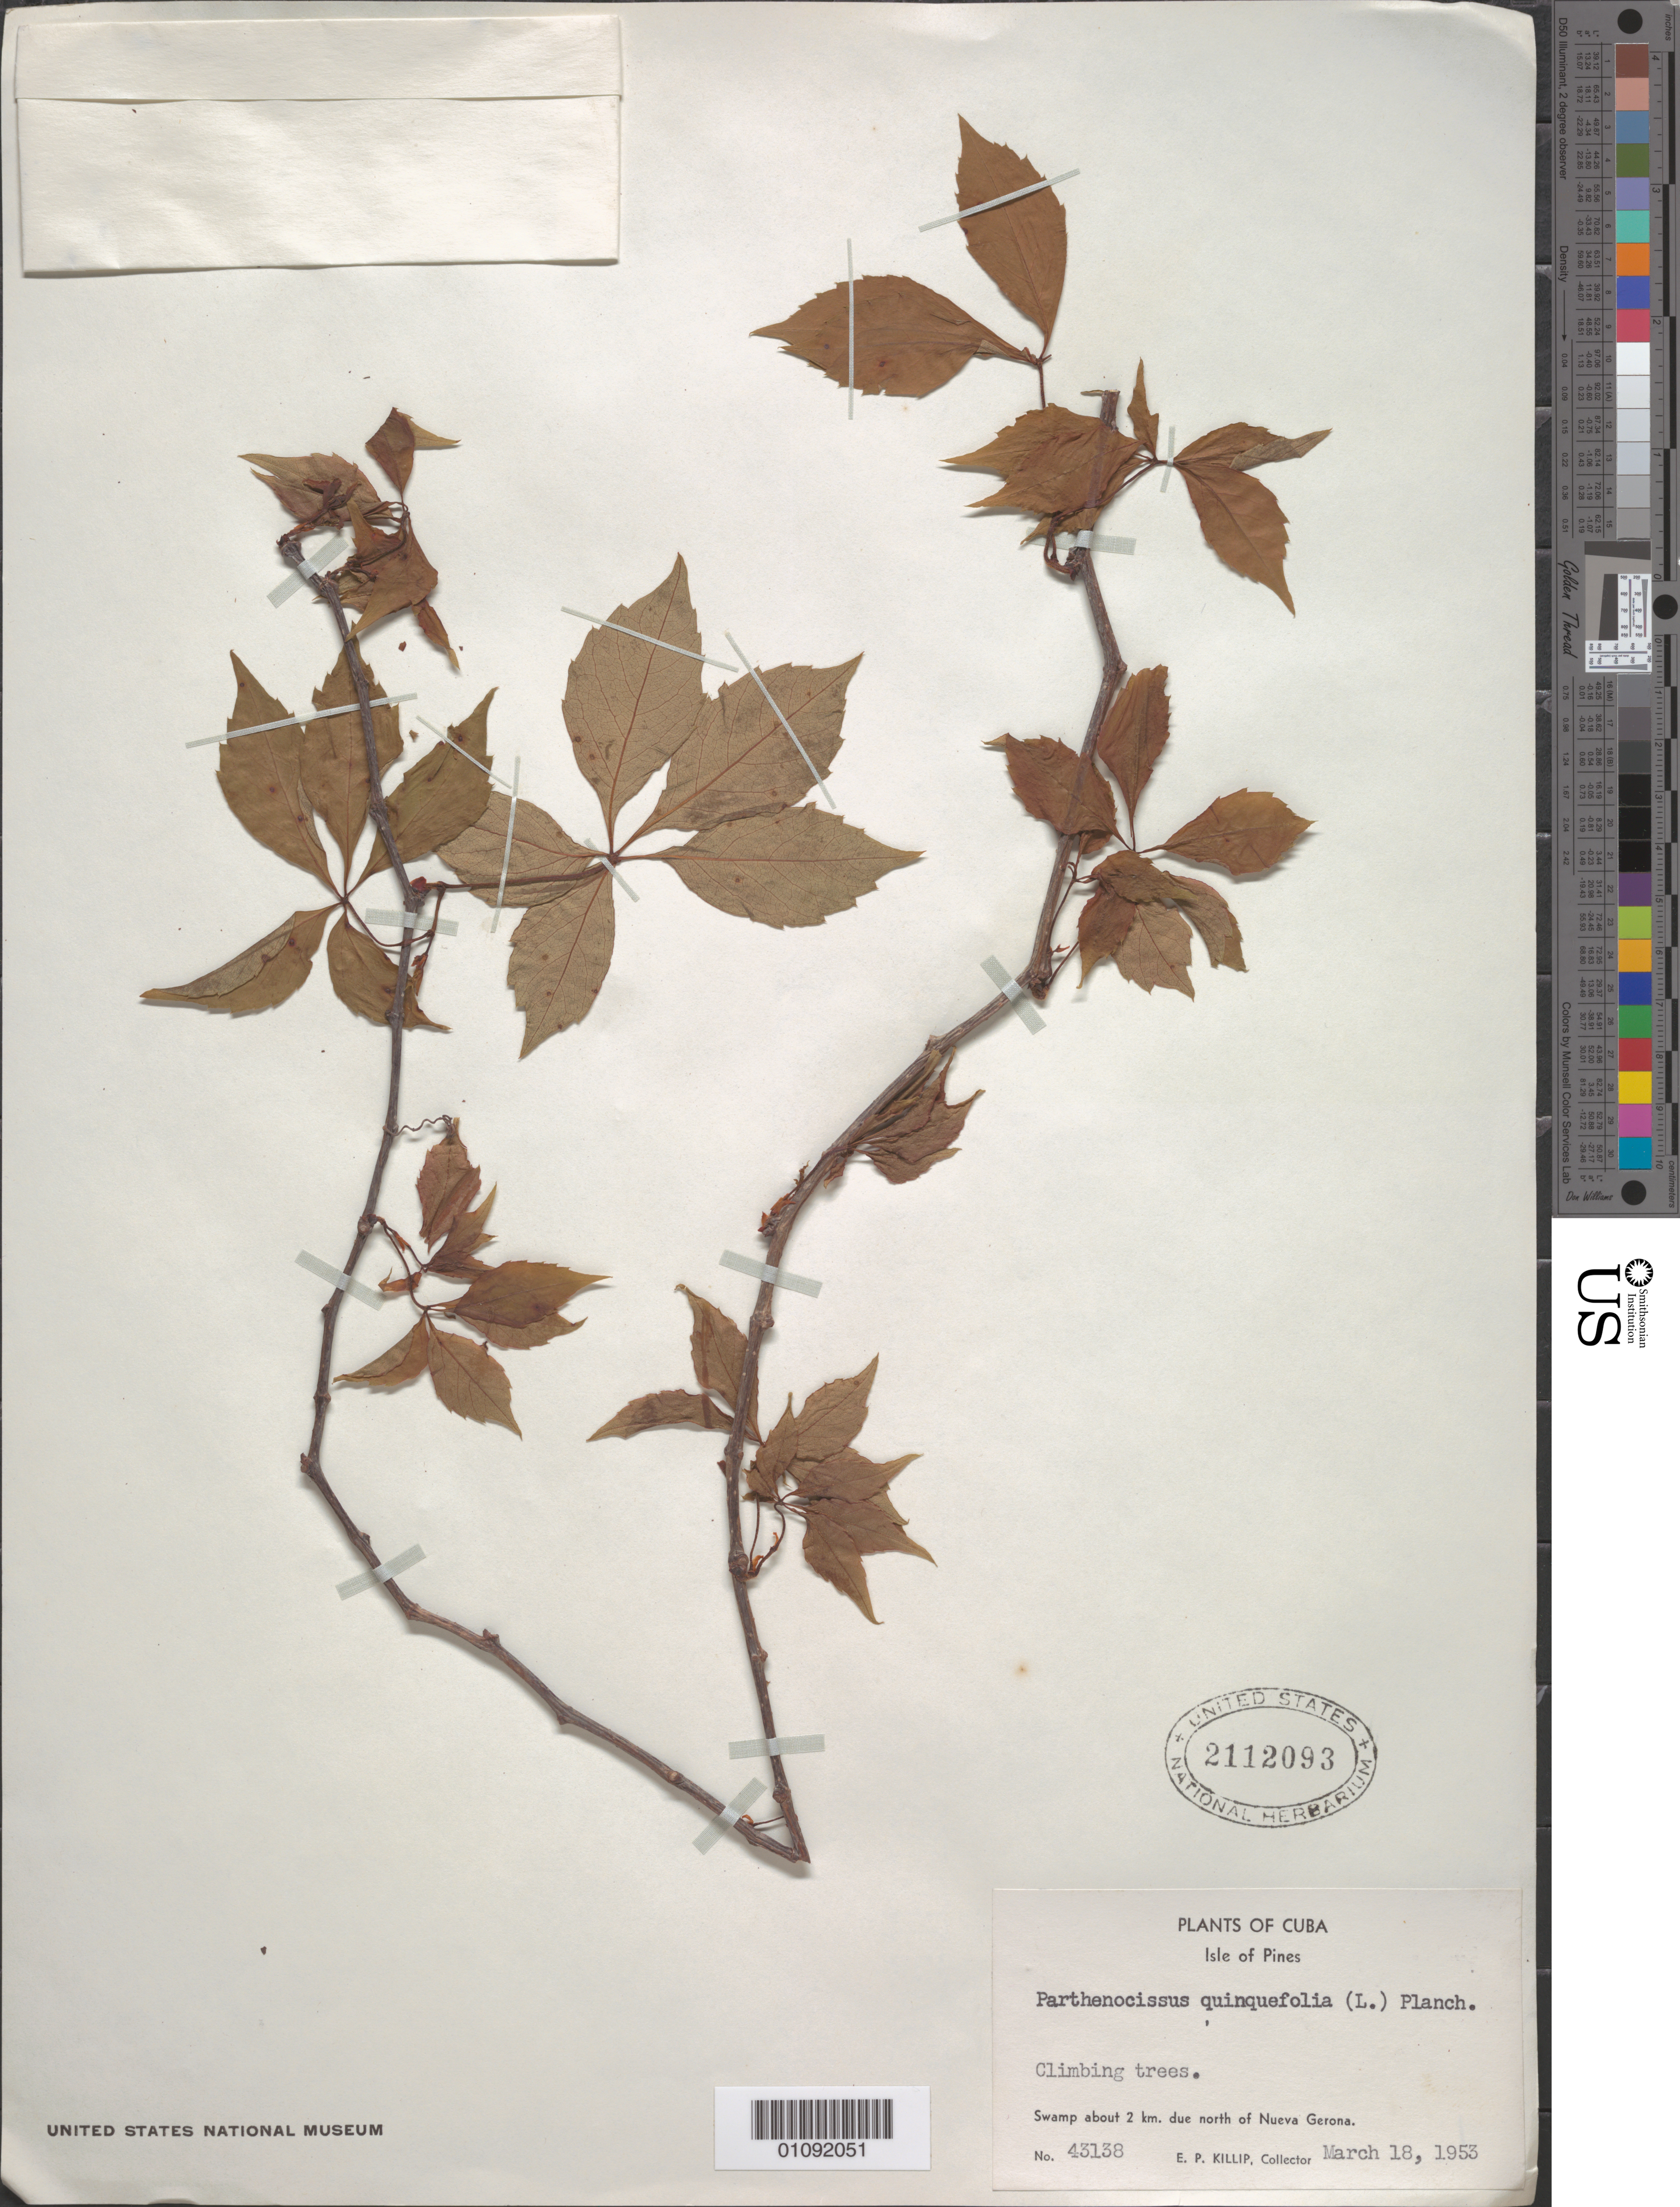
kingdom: Plantae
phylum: Tracheophyta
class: Magnoliopsida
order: Vitales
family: Vitaceae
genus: Parthenocissus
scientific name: Parthenocissus quinquefolia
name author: (L.) Planch.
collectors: E. P. Killip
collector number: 43138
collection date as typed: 18 Mar 1953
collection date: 1953-03-18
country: Cuba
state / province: Isla de La Juventud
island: Isla de la Juventud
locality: Swamp about 2km due N of Nueva Gerona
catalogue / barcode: US 2112093